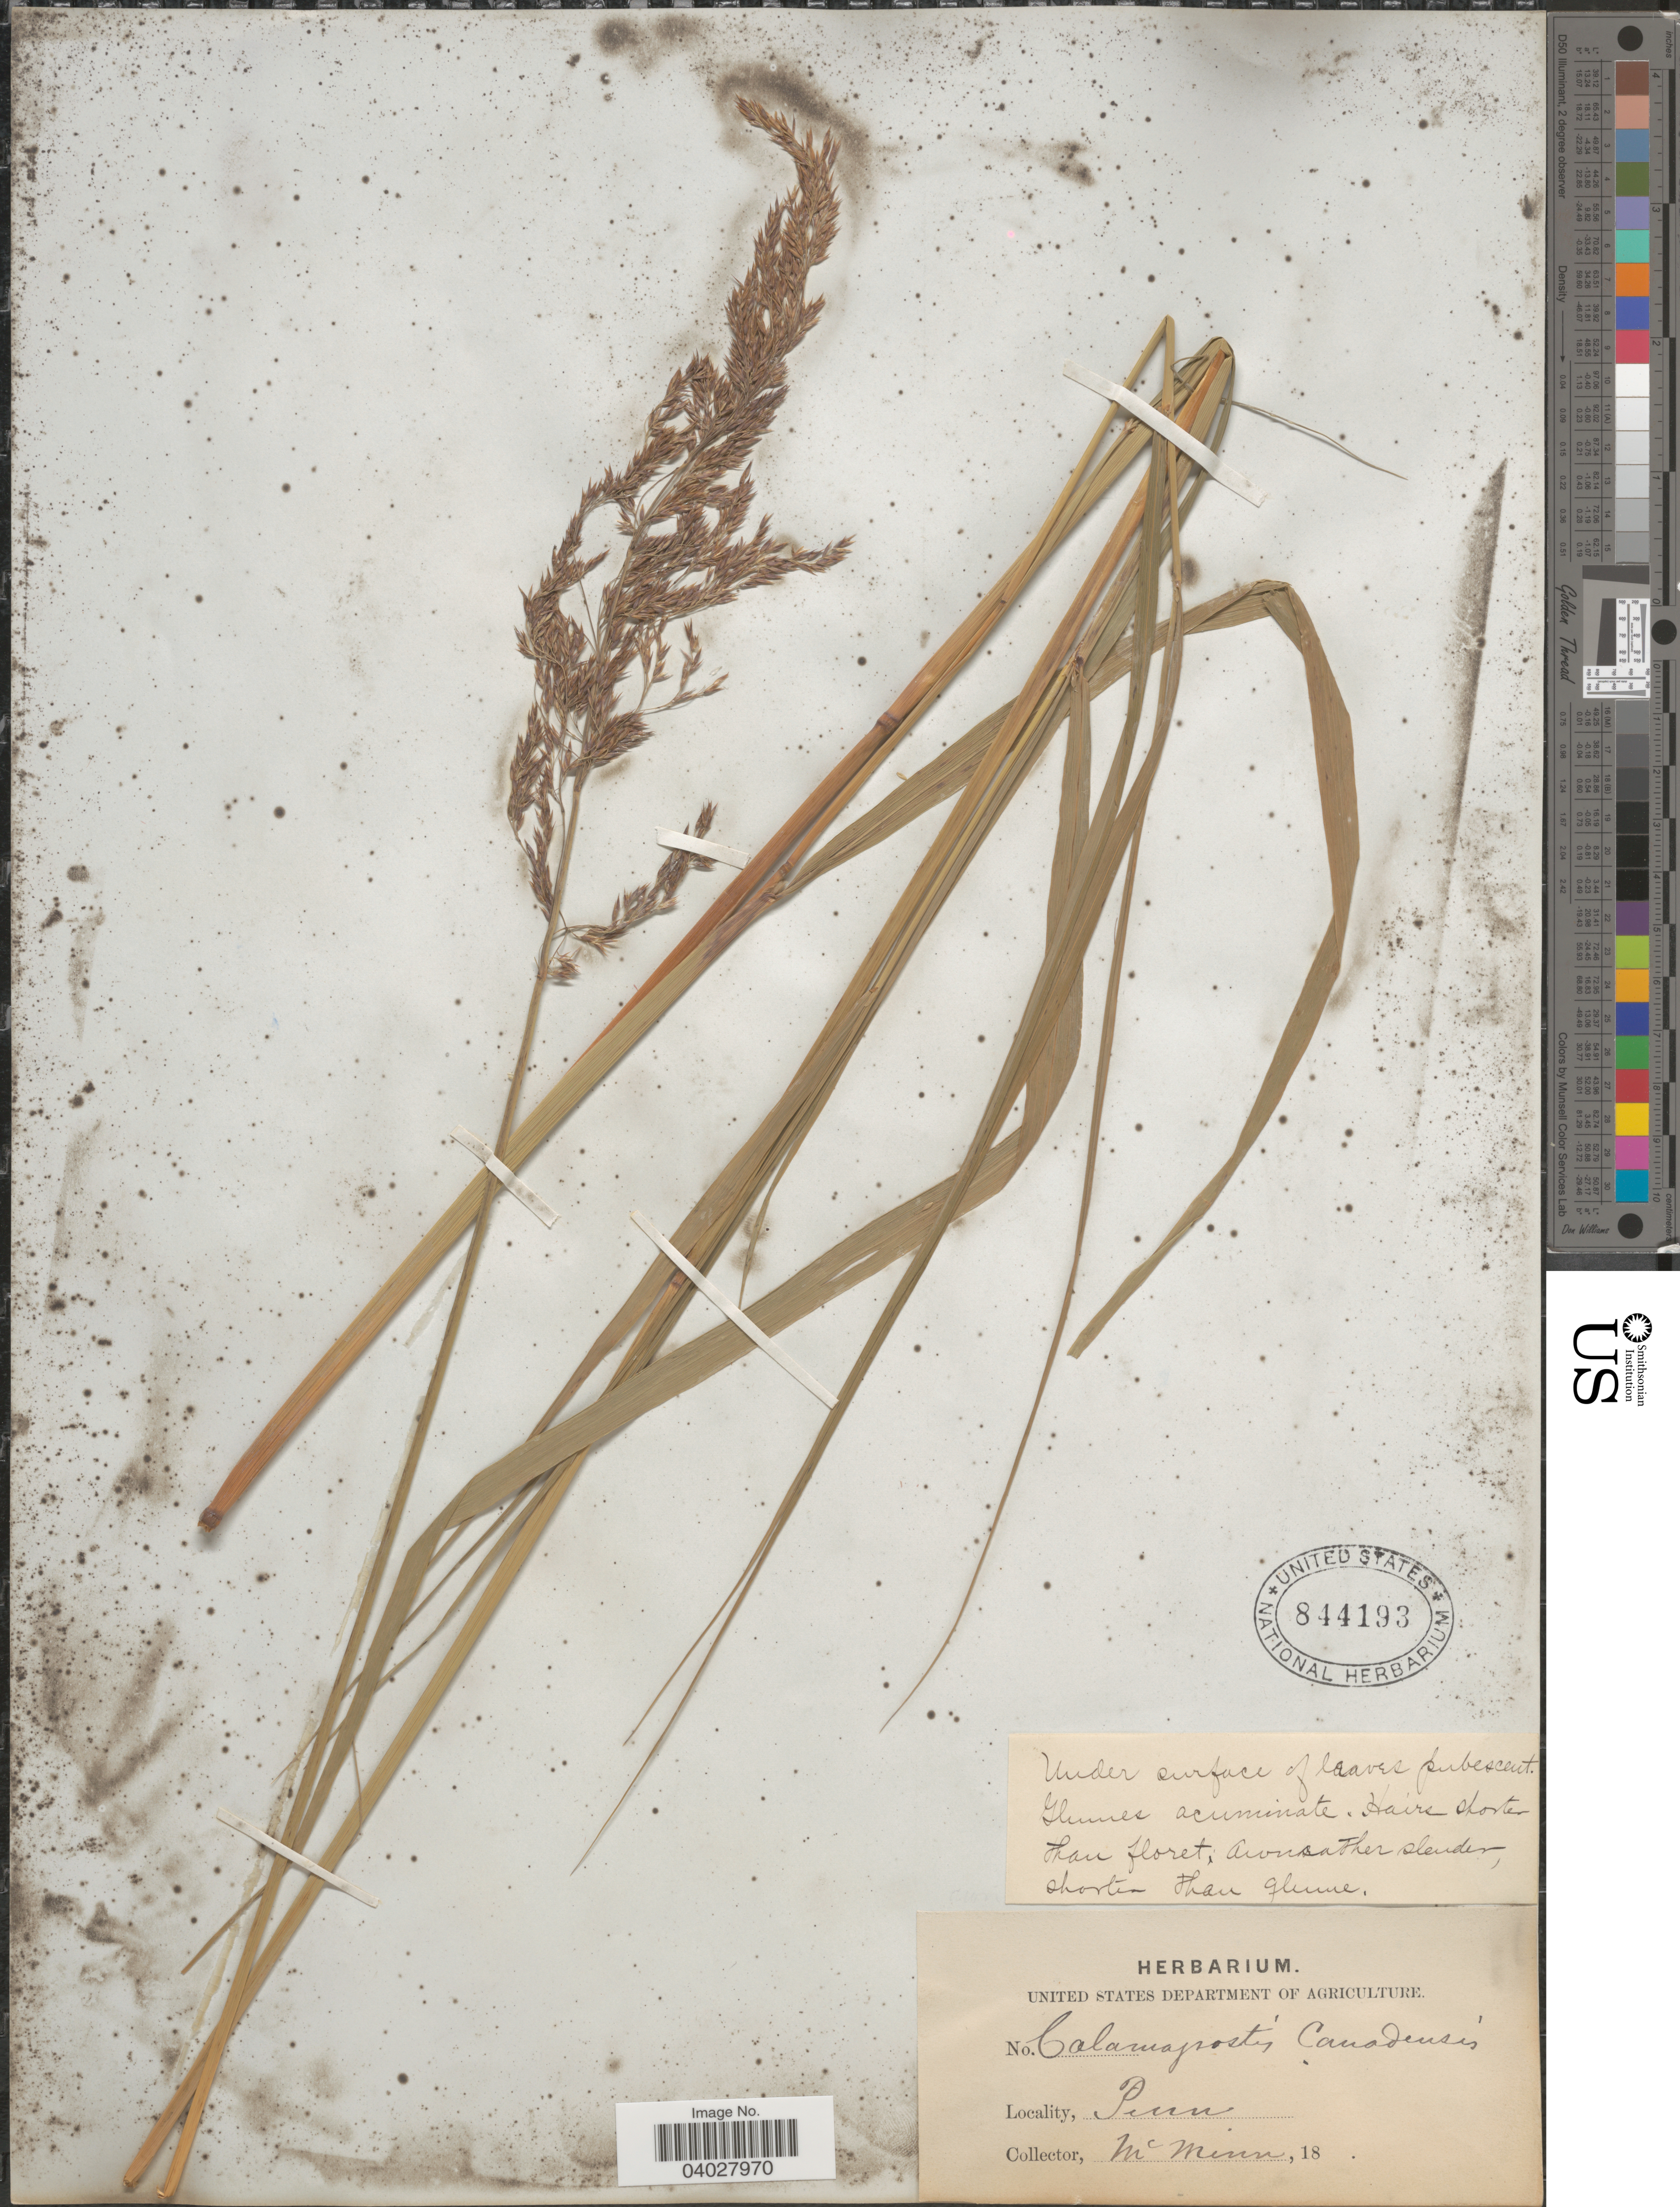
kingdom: Plantae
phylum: Tracheophyta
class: Liliopsida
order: Poales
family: Poaceae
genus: Calamagrostis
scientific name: Calamagrostis canadensis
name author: (Michx.) P. Beauv.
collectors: McMinn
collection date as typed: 18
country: United States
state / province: Pennsylvania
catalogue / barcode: US 844193